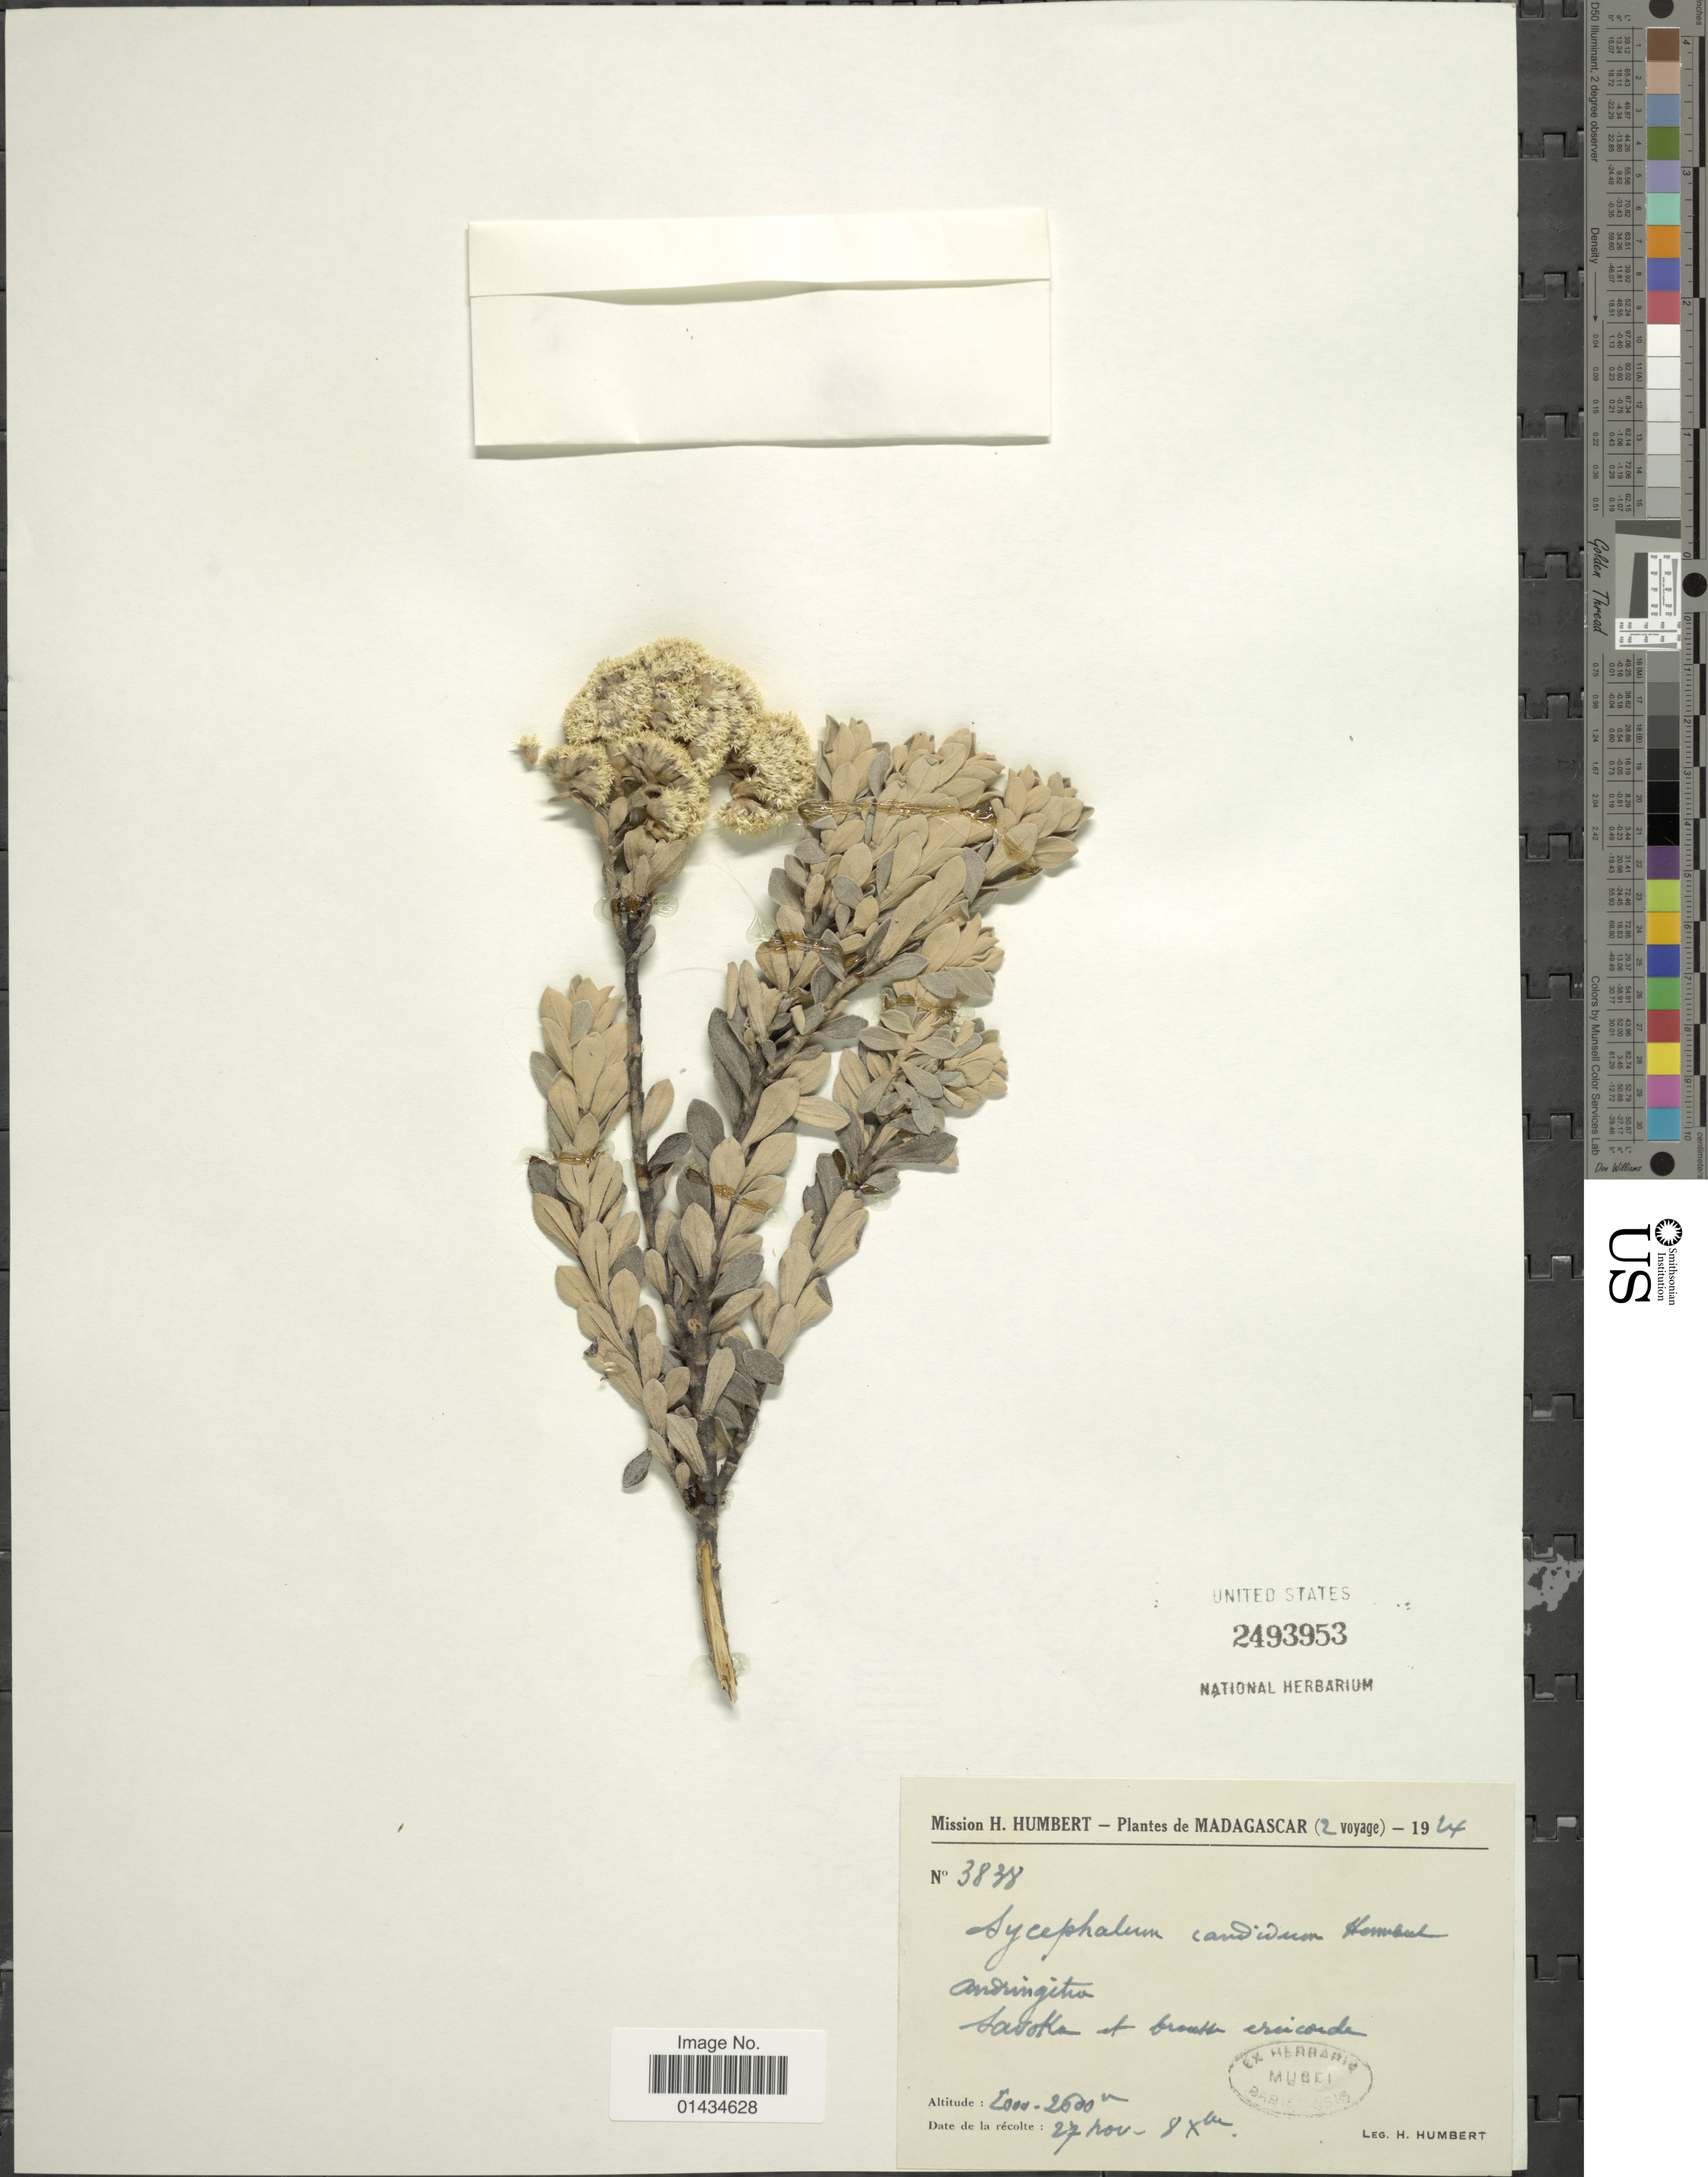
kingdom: Plantae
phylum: Tracheophyta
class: Magnoliopsida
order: Asterales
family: Asteraceae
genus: Syncephalum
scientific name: Syncephalum candidum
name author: Humbert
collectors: H. Humbert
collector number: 3838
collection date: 1924-11-27/1924-12-08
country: Madagascar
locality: Andringitra, savoka at bronten ericonde [interpreted]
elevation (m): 2000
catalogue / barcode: US 2493953